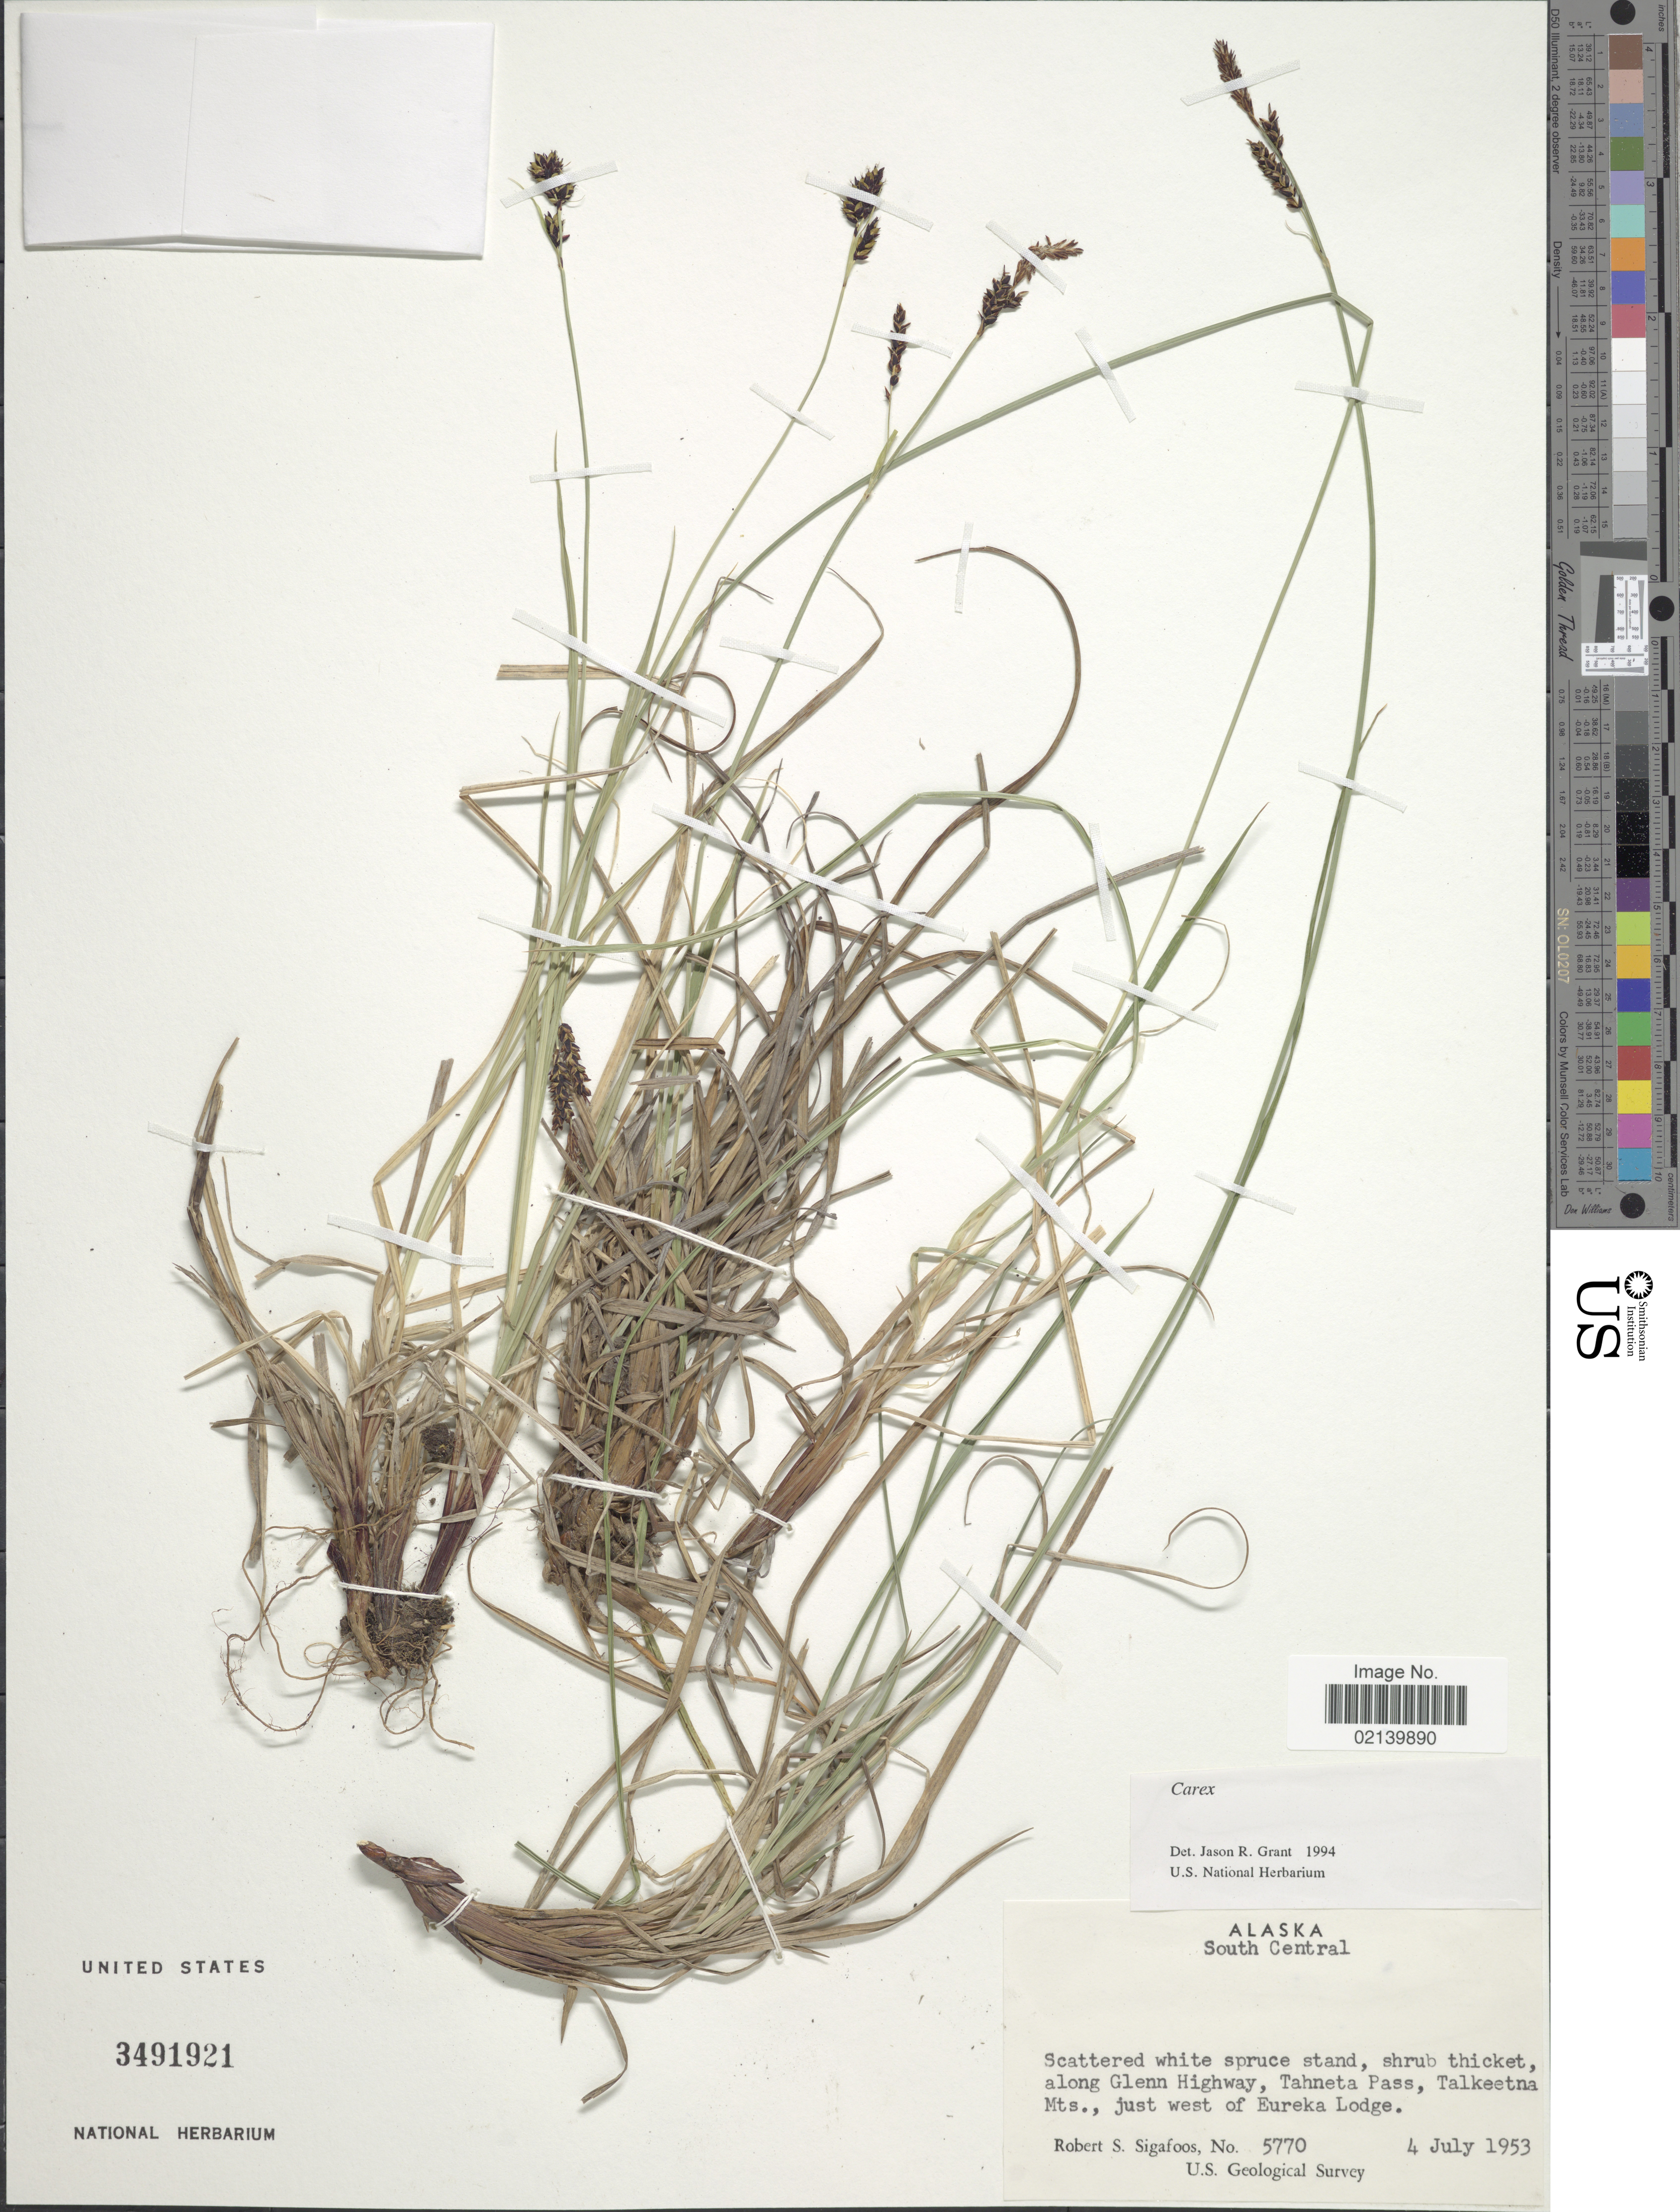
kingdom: Plantae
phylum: Tracheophyta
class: Liliopsida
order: Poales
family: Cyperaceae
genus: Carex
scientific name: Carex sp.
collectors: R. Sigafoos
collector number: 5770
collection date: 1953-07-04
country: United States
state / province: Alaska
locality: Alaska, South Central Shrub Thicket along Glenn Highway, Tahneta Pass, Talkeetna Mts., just west of Eureka Lodge.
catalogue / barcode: US 3491921